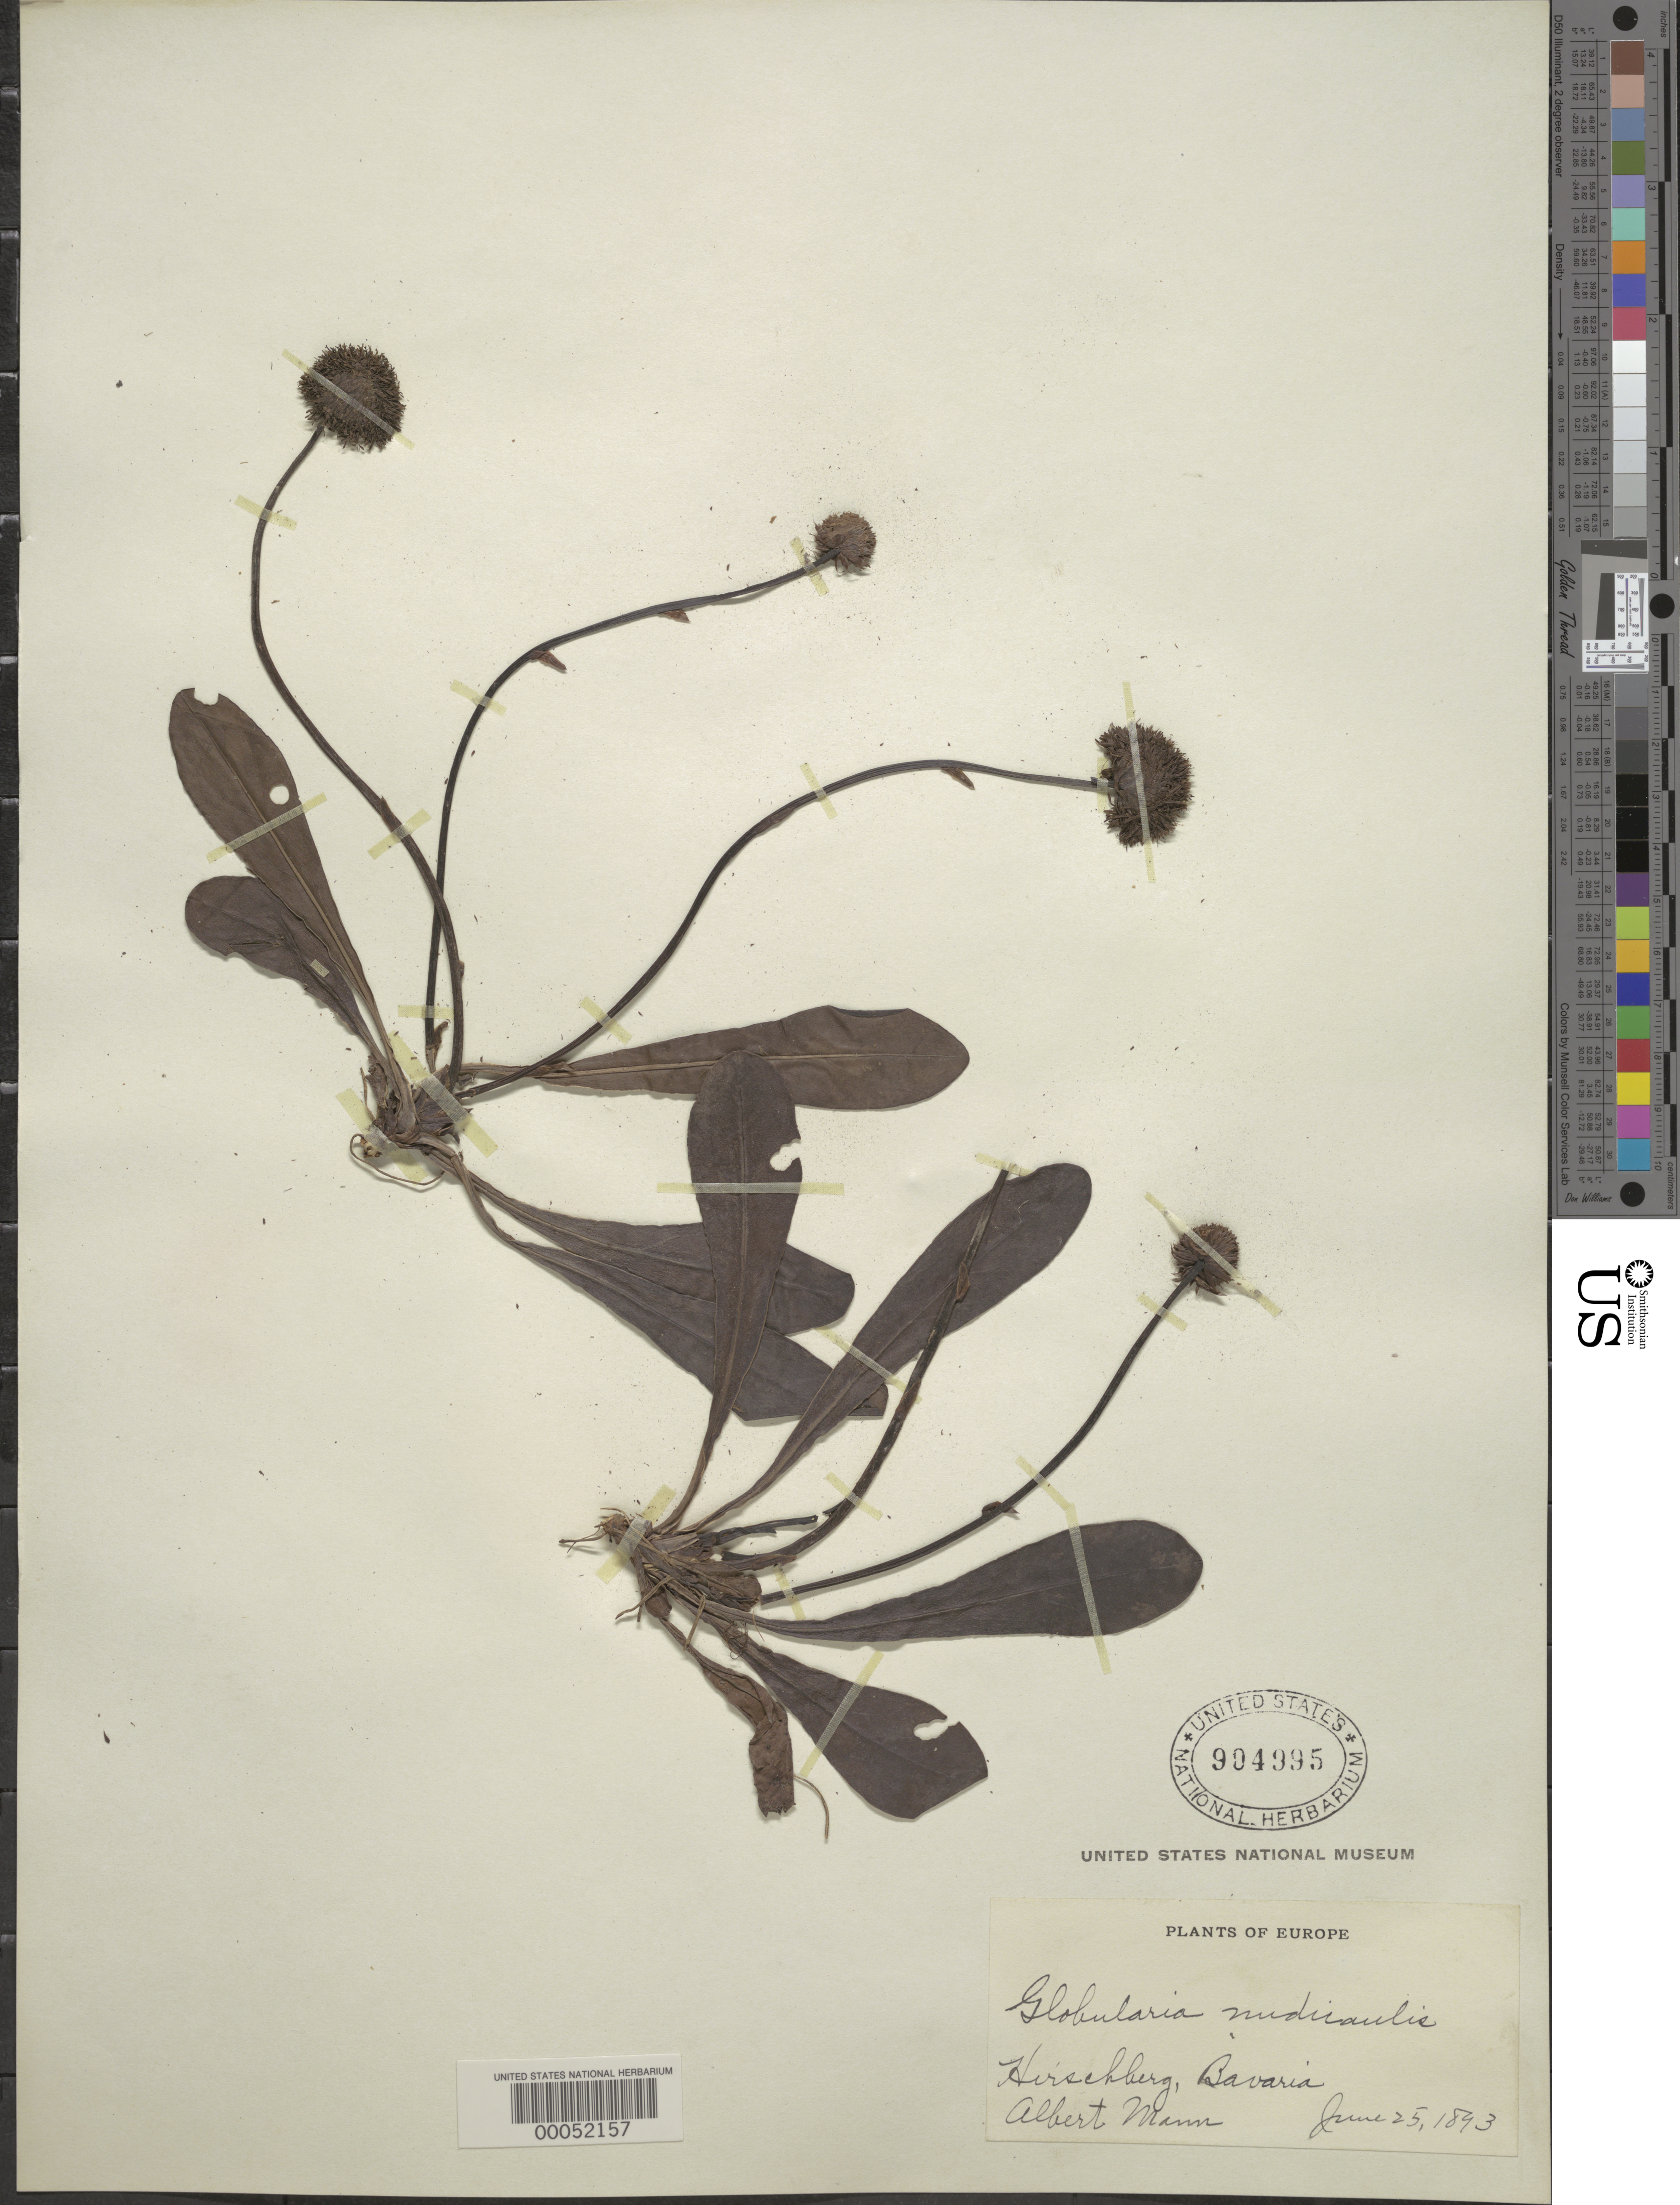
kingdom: Plantae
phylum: Tracheophyta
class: Magnoliopsida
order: Lamiales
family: Plantaginaceae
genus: Globularia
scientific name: Globularia nudicaulis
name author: L.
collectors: A. Mann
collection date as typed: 25 Jun 1893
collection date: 1893-06-25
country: Germany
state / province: Bayern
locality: Hirschberg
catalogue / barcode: US 904995